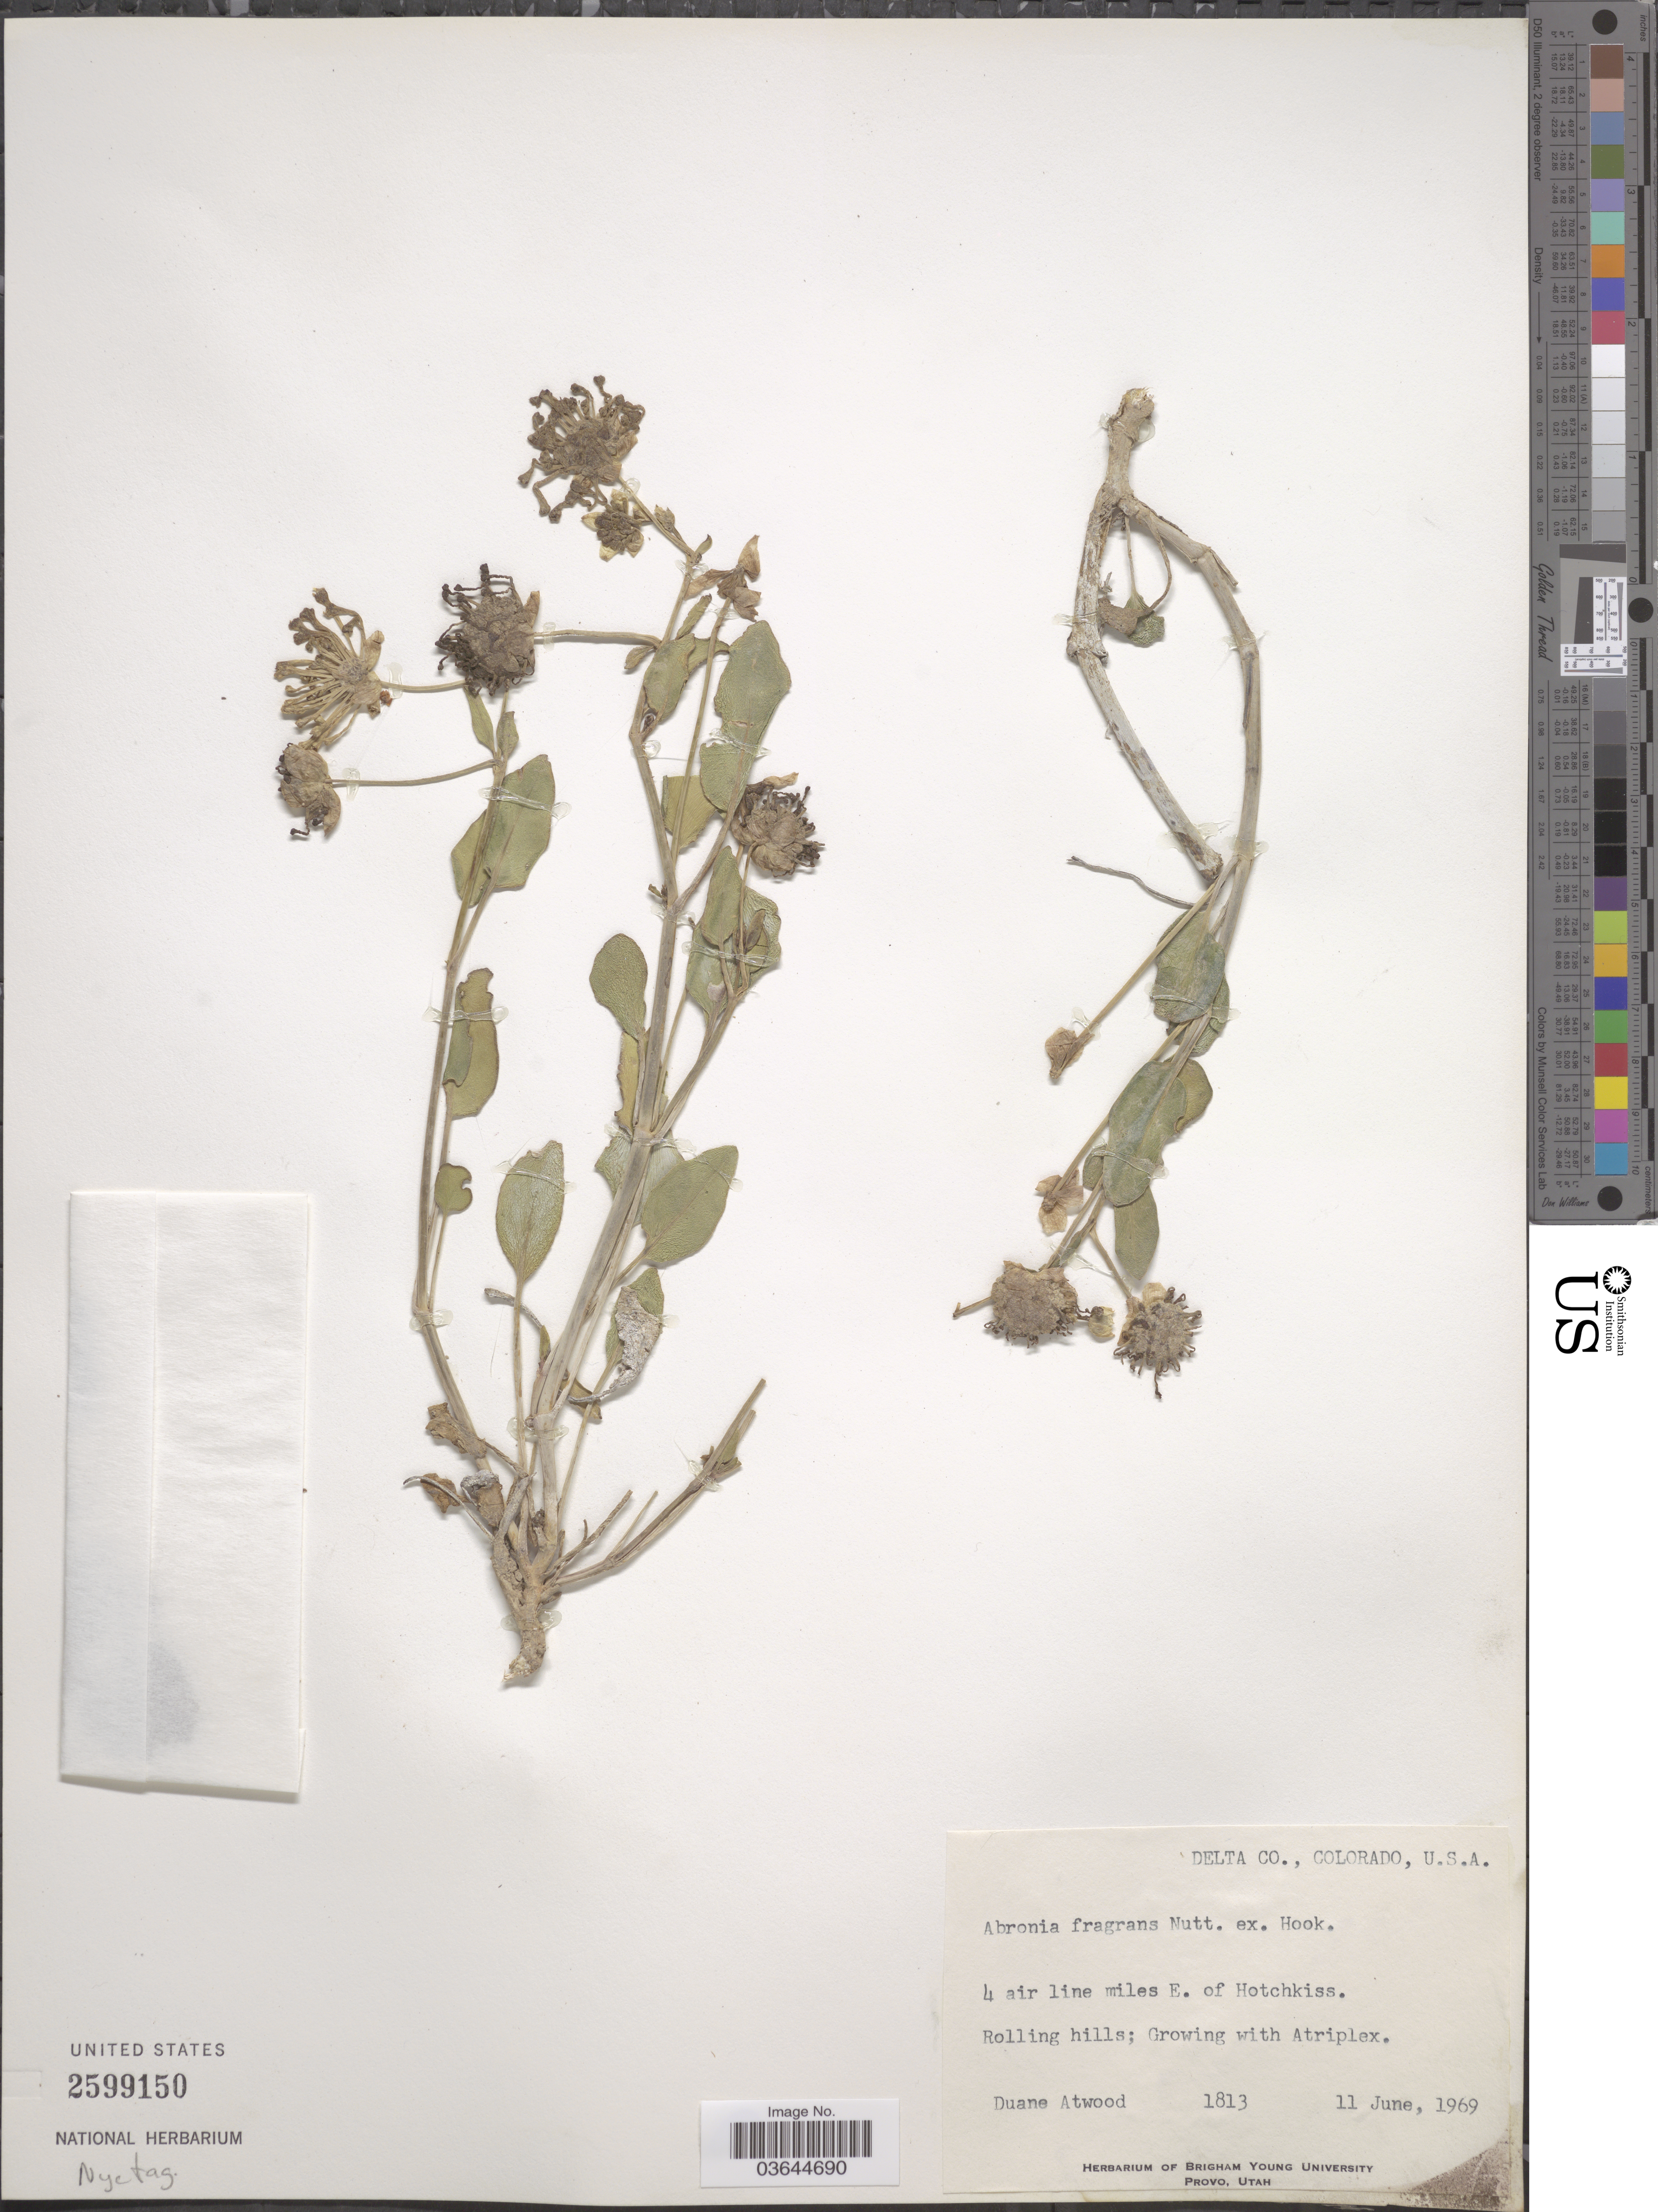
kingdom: Plantae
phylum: Tracheophyta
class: Magnoliopsida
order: Caryophyllales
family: Nyctaginaceae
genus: Abronia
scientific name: Abronia fragrans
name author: Nutt. ex Hook.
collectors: D. Atwood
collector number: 1813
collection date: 1969-06-11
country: United States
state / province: Colorado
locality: Delta Co. U.S.A. 4 air line miles E. of Hotchkiss.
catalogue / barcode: US 2599150